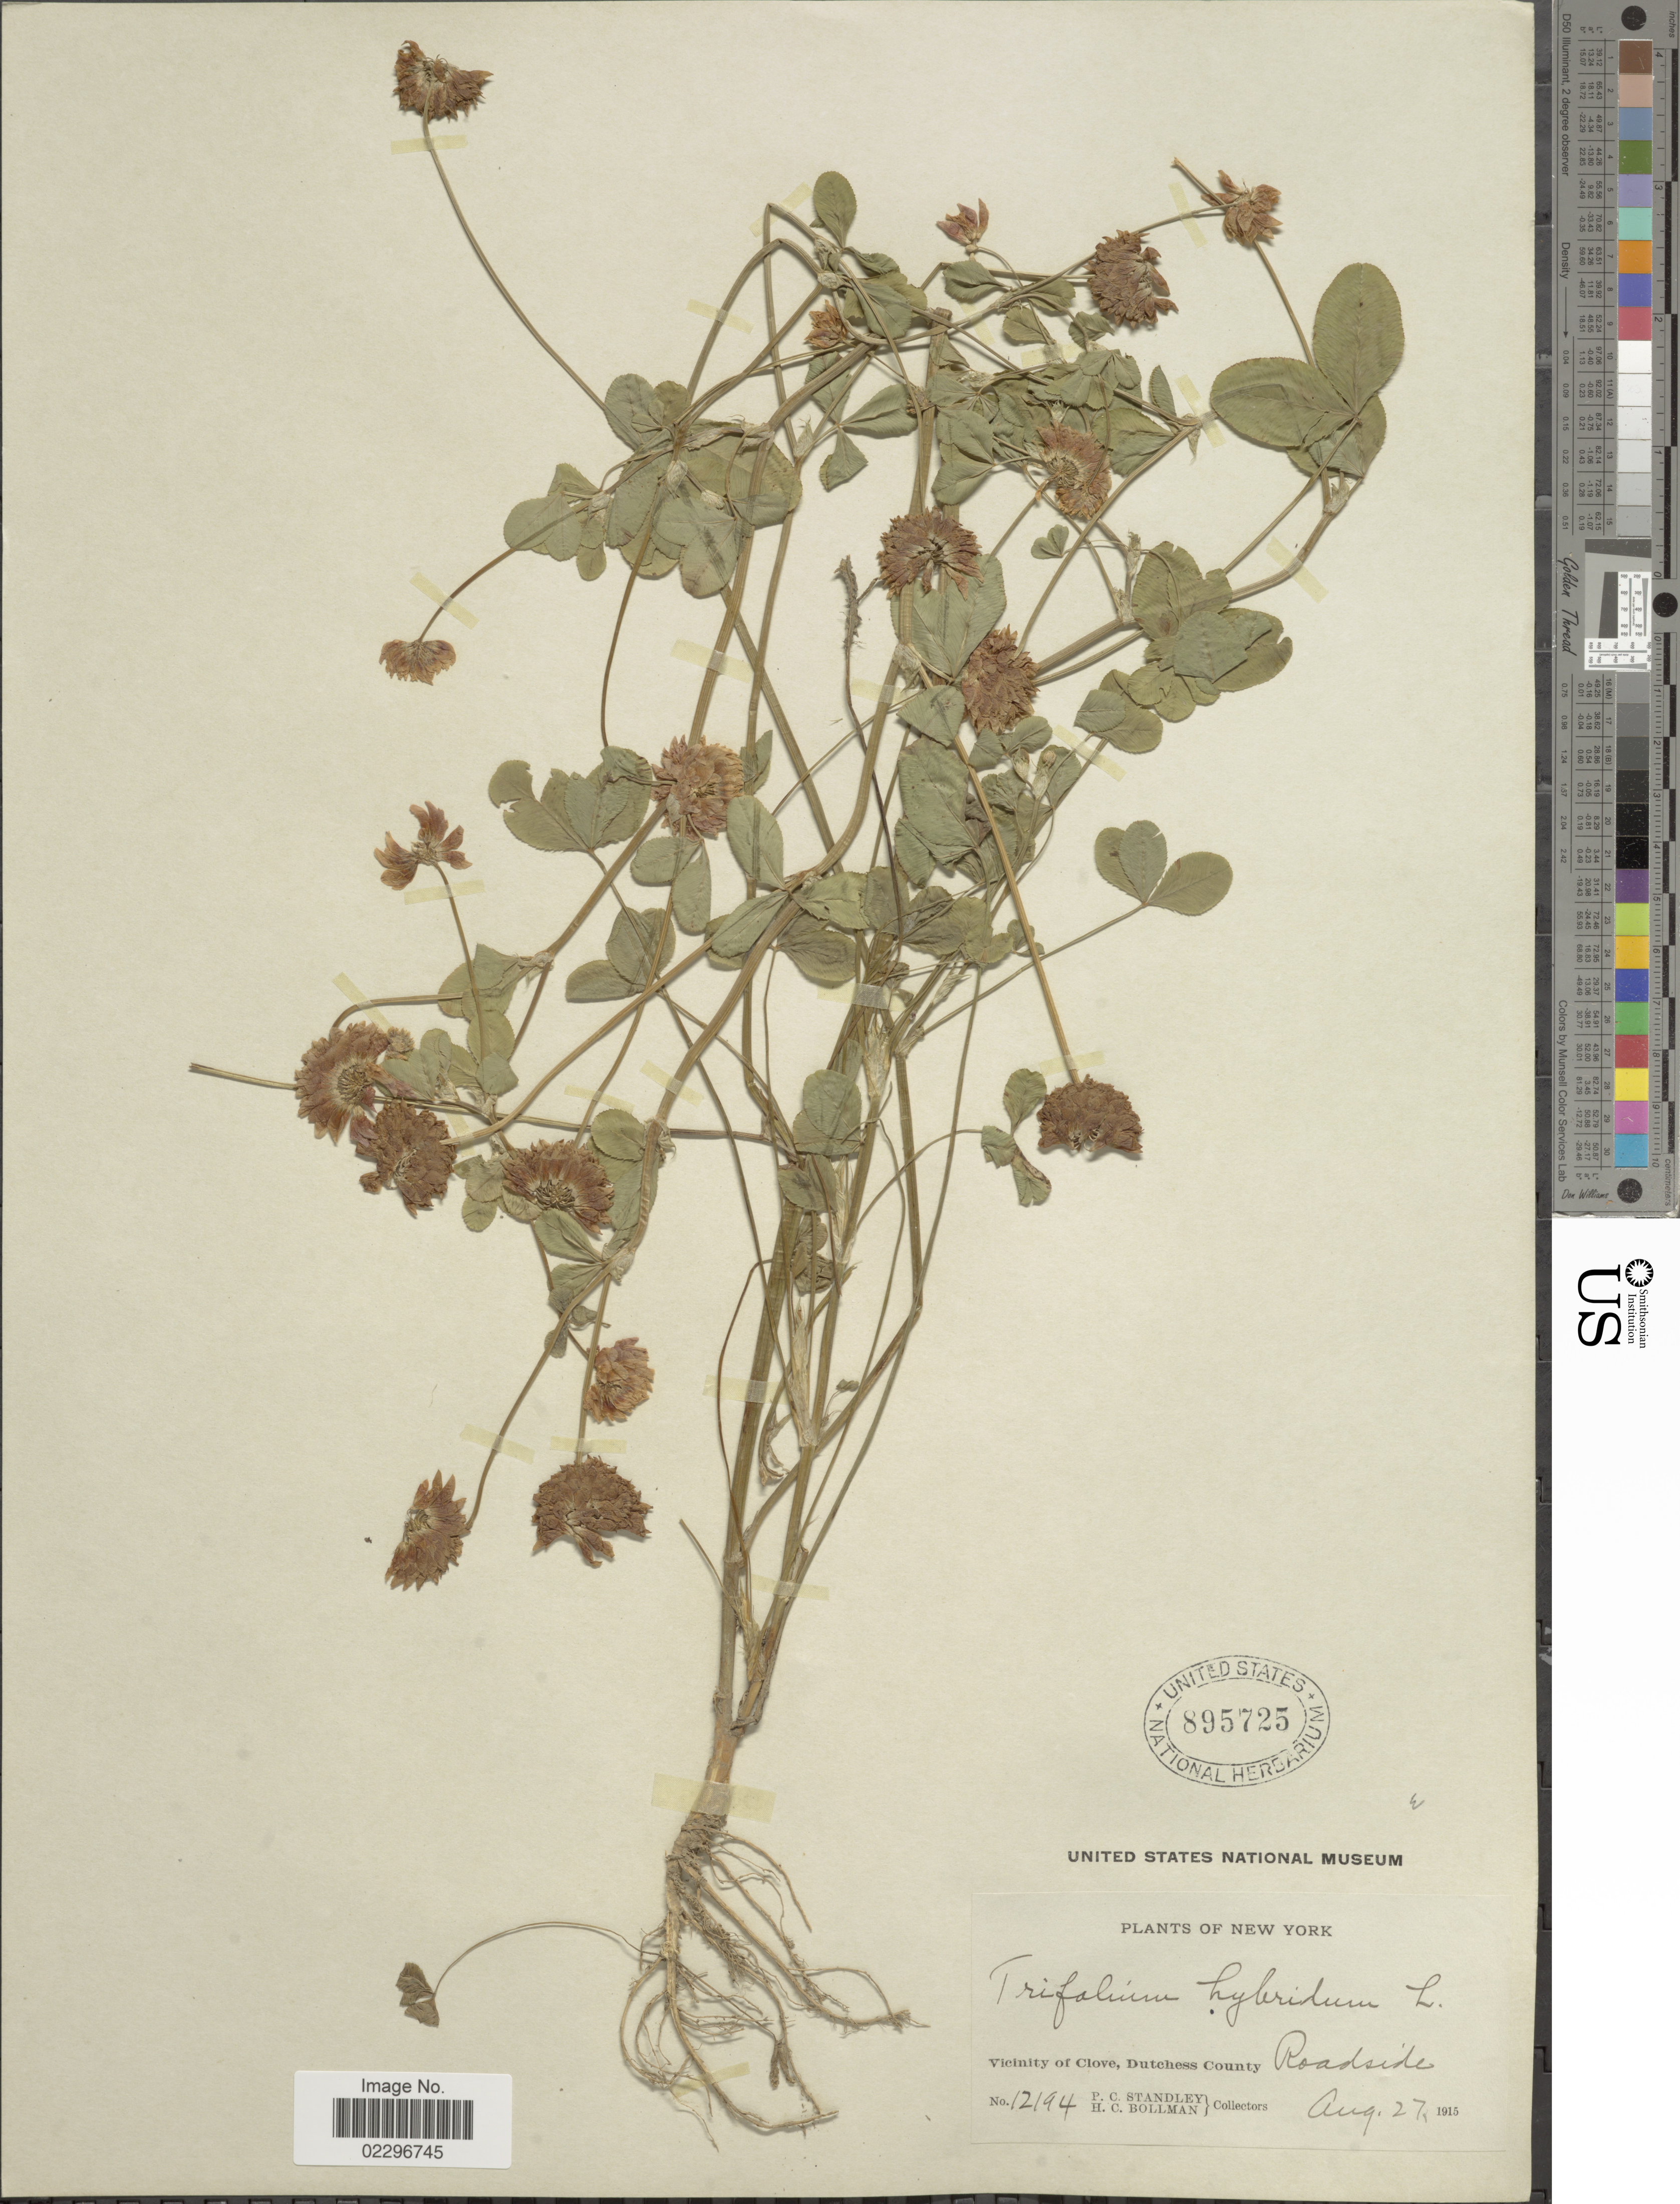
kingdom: Plantae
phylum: Tracheophyta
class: Magnoliopsida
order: Fabales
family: Fabaceae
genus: Trifolium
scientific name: Trifolium hybridum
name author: L.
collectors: P. C. Standley & H. C. Bollman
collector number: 12194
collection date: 1915-08-27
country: United States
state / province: New York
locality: Vicinity of Clove, Dutchess County. Roadside.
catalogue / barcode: US 895725